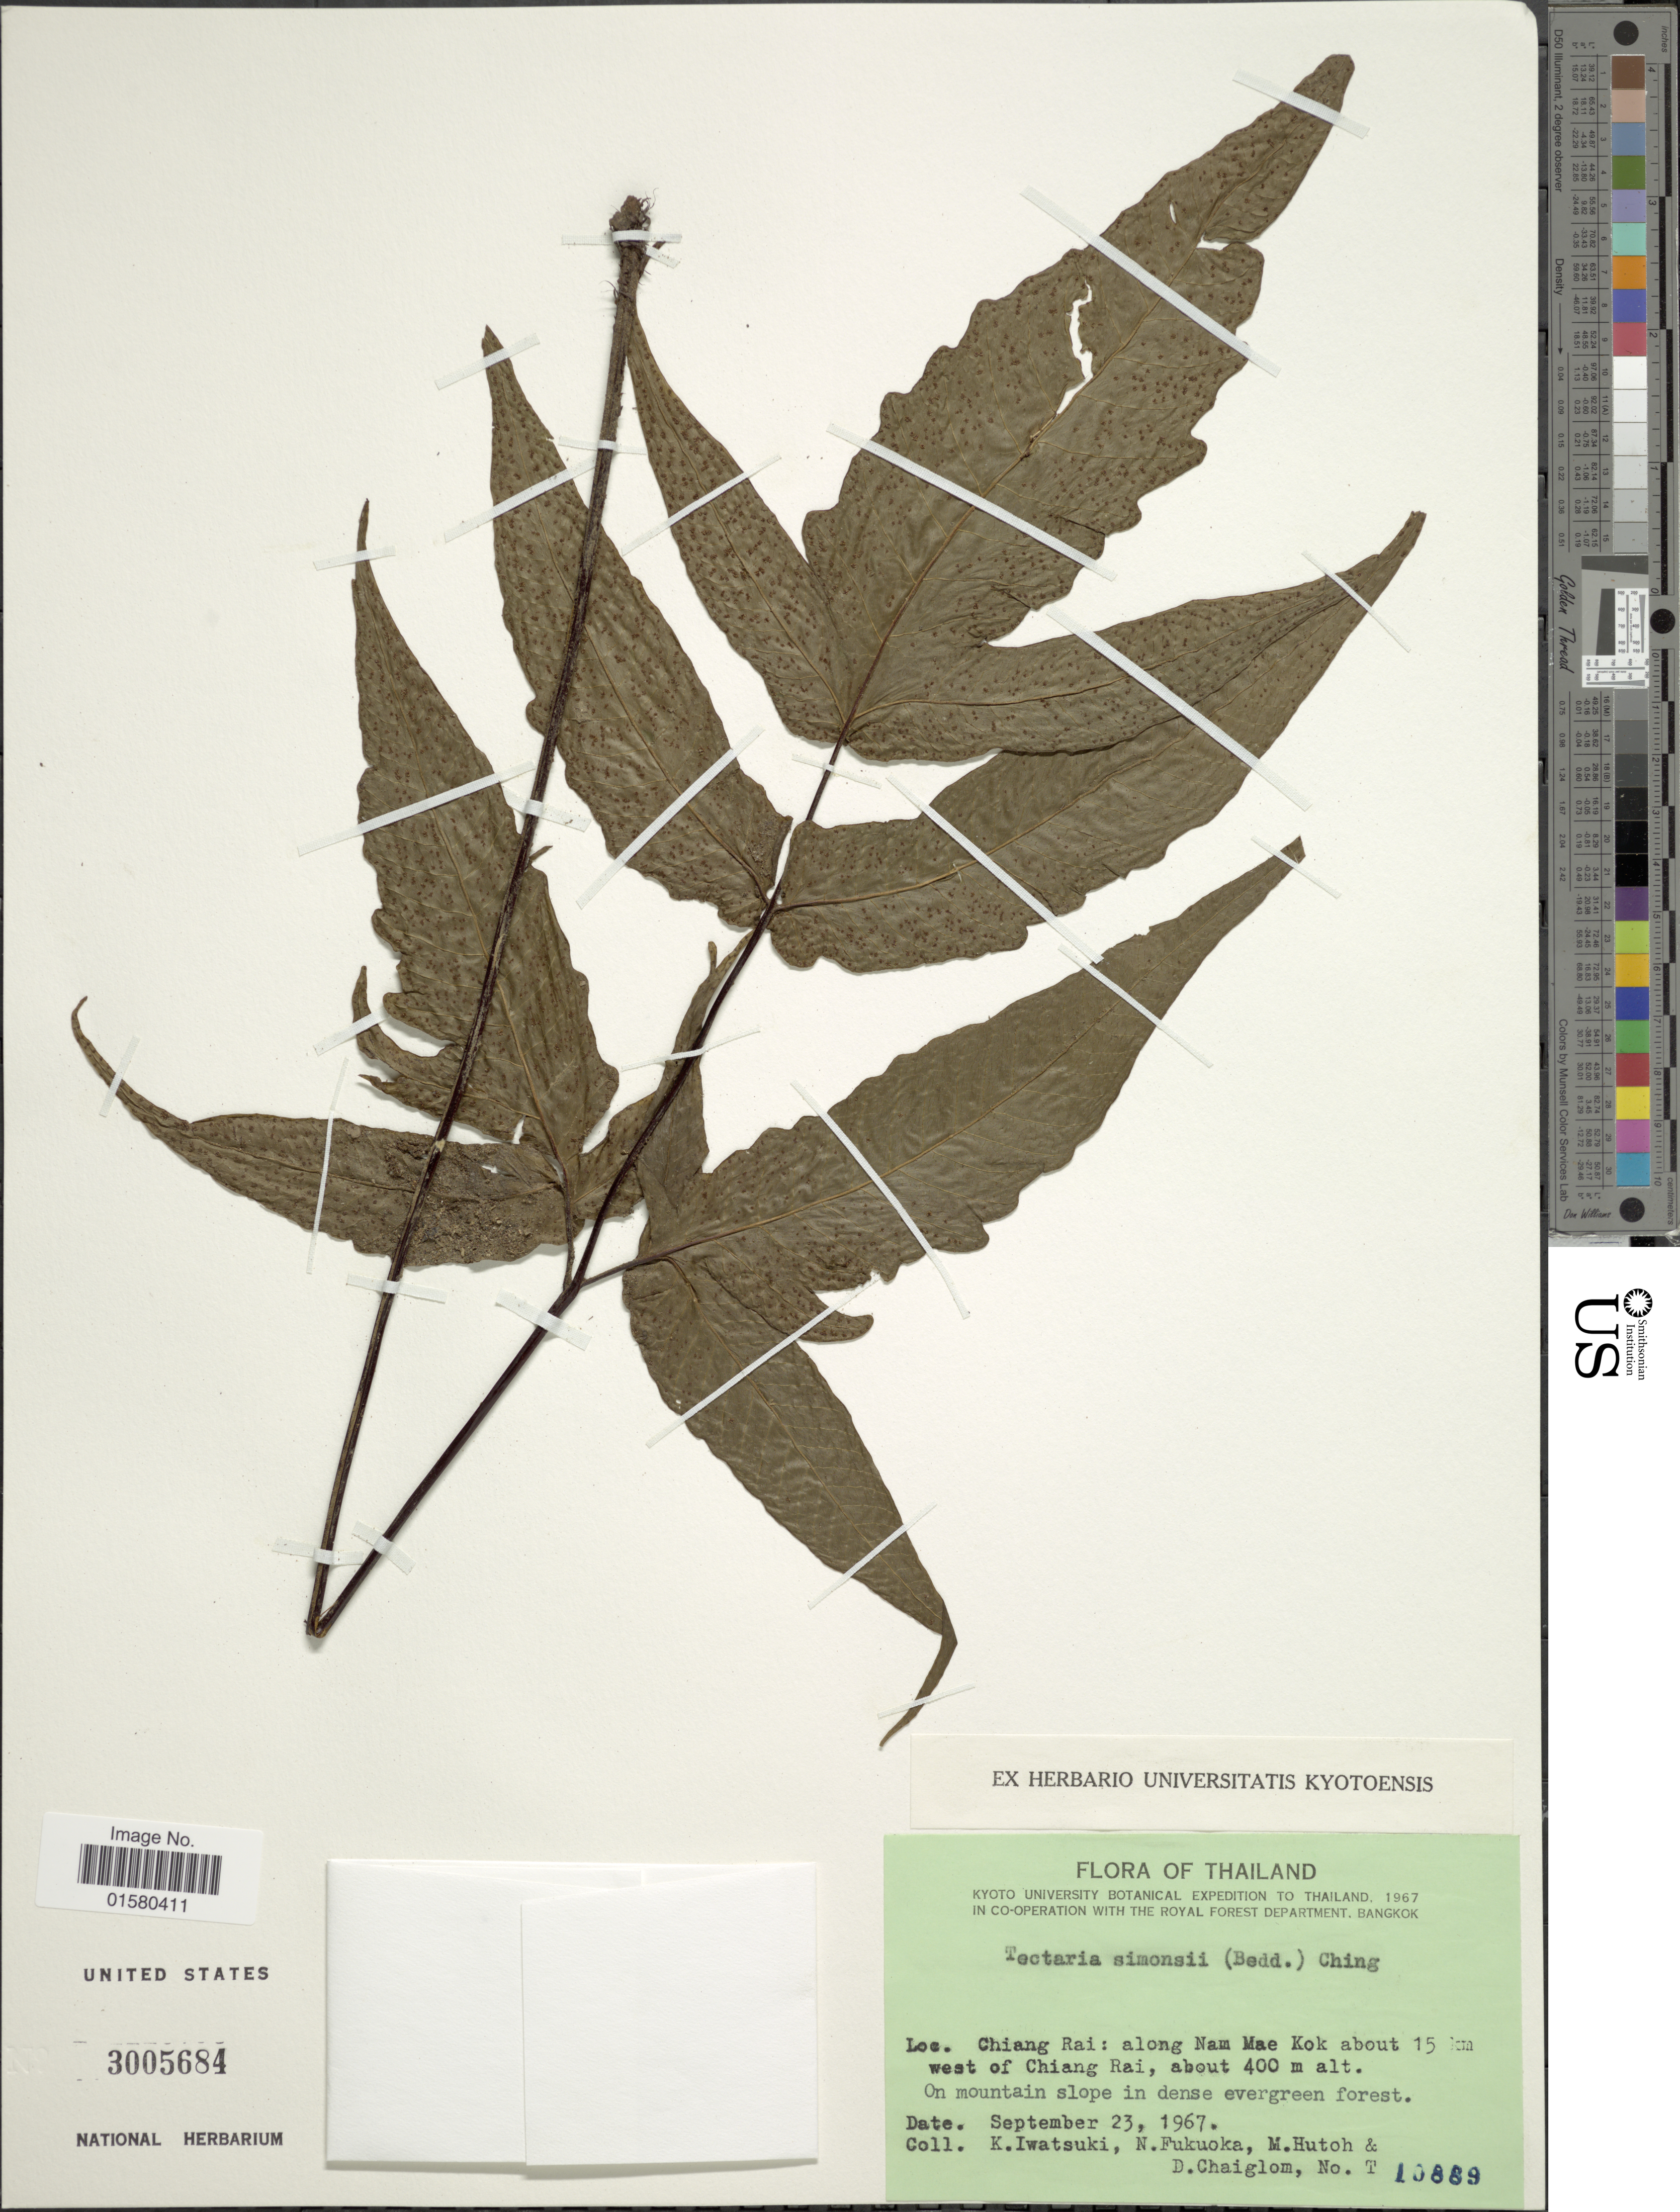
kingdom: Plantae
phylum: Tracheophyta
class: Polypodiopsida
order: Polypodiales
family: Tectariaceae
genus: Tectaria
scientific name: Tectaria simonsii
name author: (Baker) Ching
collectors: K. Iwatsuki, N. Fukuoka, M. Hutoh & D. Chaiglom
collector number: T 10889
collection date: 1967-09-23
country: Thailand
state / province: Chiang Rai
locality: Chiang rai: along Nam Mae kok about 15 km west of Chiang Rai.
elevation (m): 400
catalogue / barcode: US 3005684